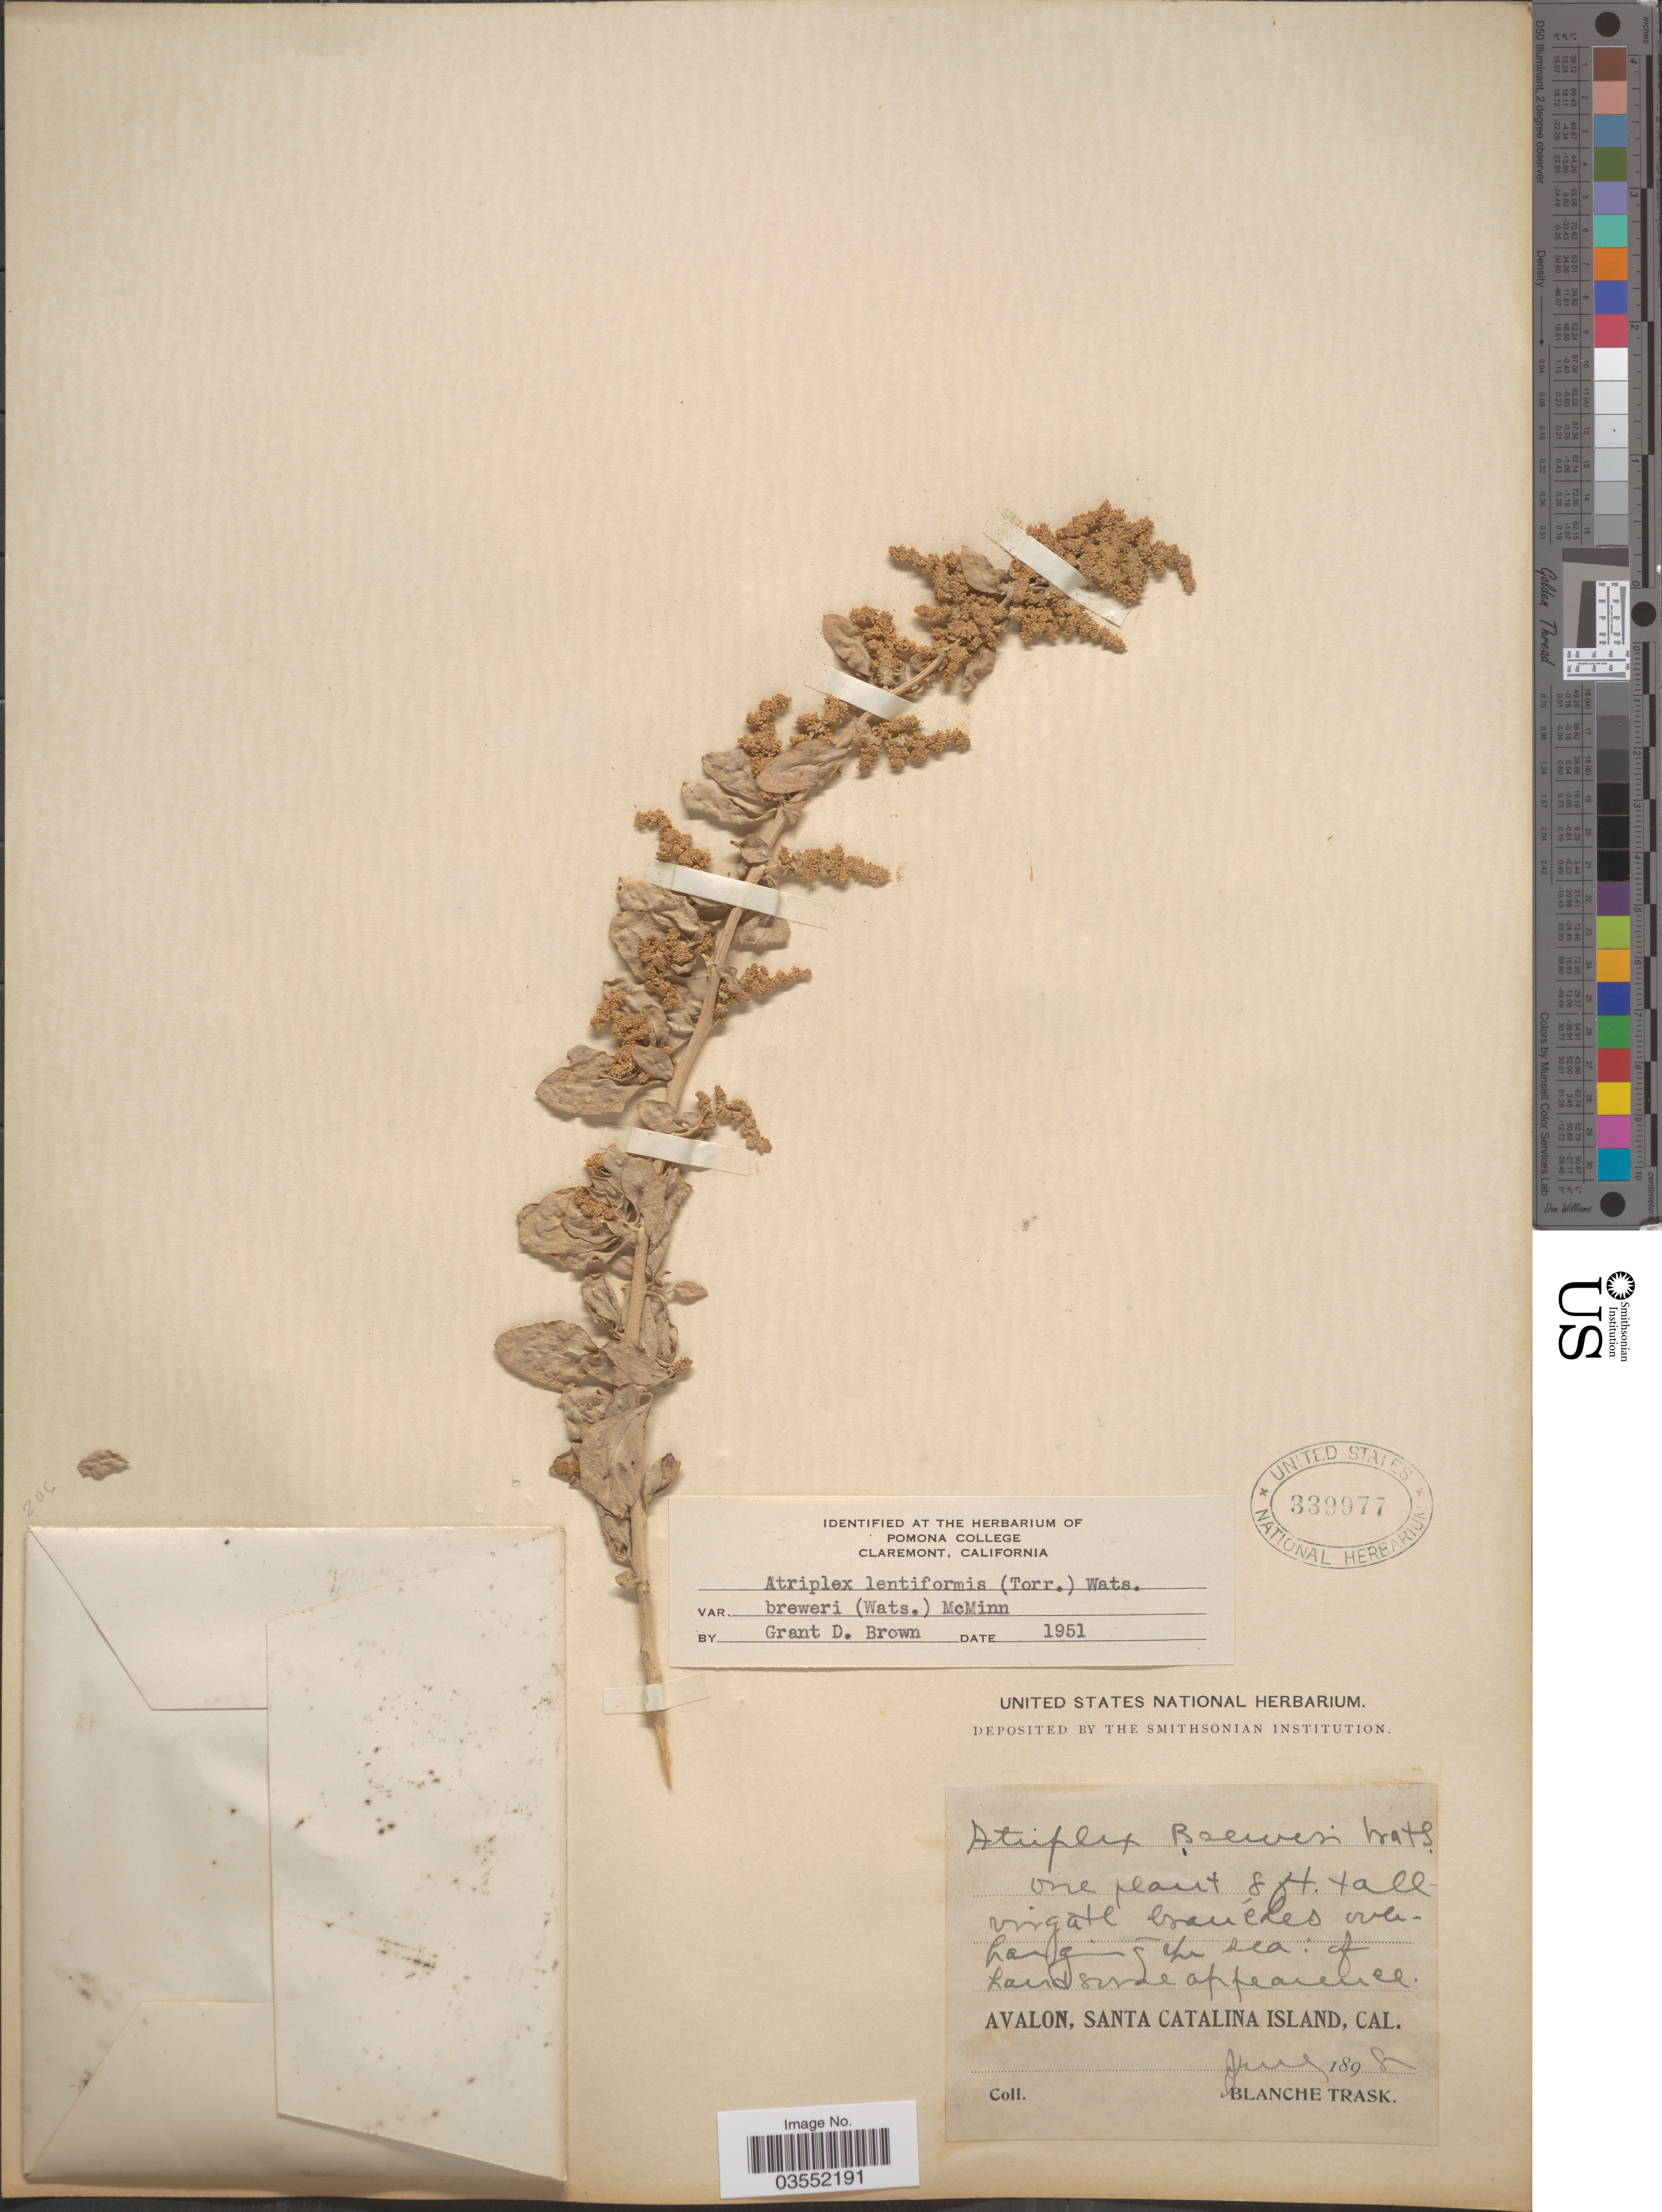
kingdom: Plantae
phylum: Tracheophyta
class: Magnoliopsida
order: Caryophyllales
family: Amaranthaceae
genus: Atriplex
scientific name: Atriplex lentiformis var. breweri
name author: (S. Watson) McMinn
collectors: B. Trask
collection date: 1898-06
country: United States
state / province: California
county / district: Los Angeles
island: Santa Catalina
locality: Avalon, Santa Catalina Island.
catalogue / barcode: US 339977